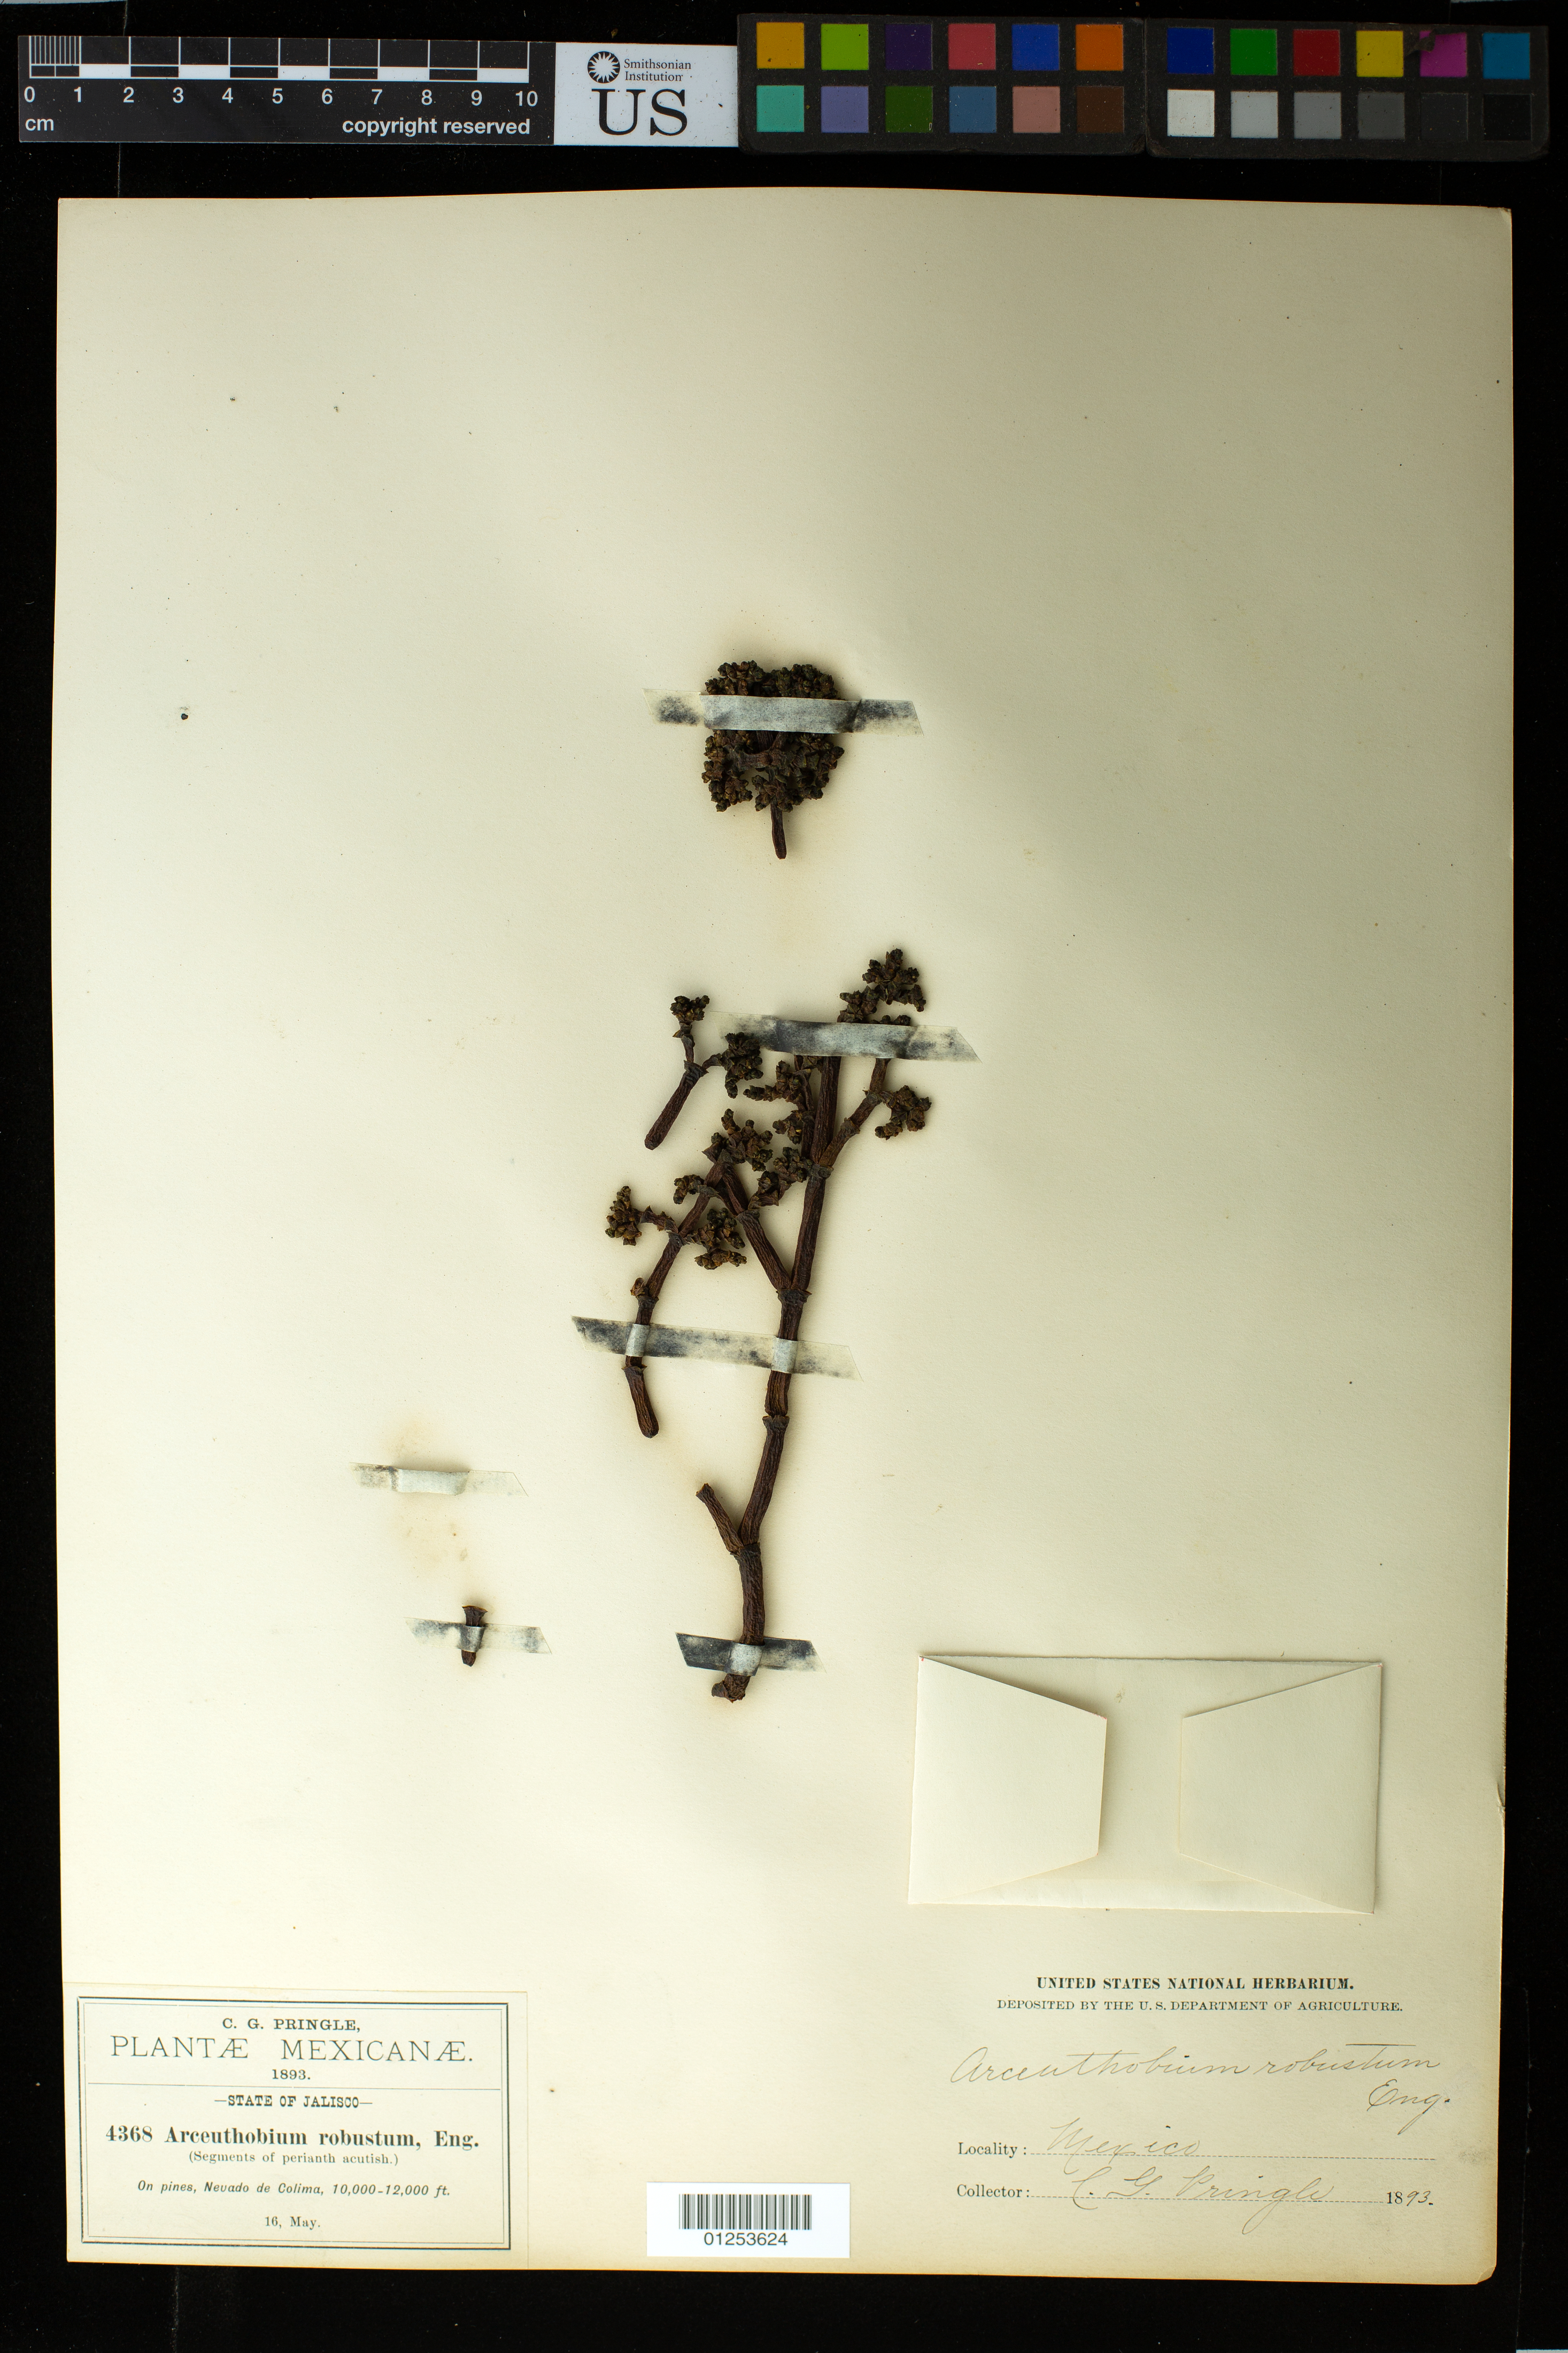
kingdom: Plantae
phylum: Tracheophyta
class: Magnoliopsida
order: Santalales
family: Viscaceae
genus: Arceuthobium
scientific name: Arceuthobium robustum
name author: Engelm.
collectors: C. G. Pringle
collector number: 4368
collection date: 1893-05-16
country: Mexico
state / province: Jalisco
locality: Nevado de Colima.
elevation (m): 3048